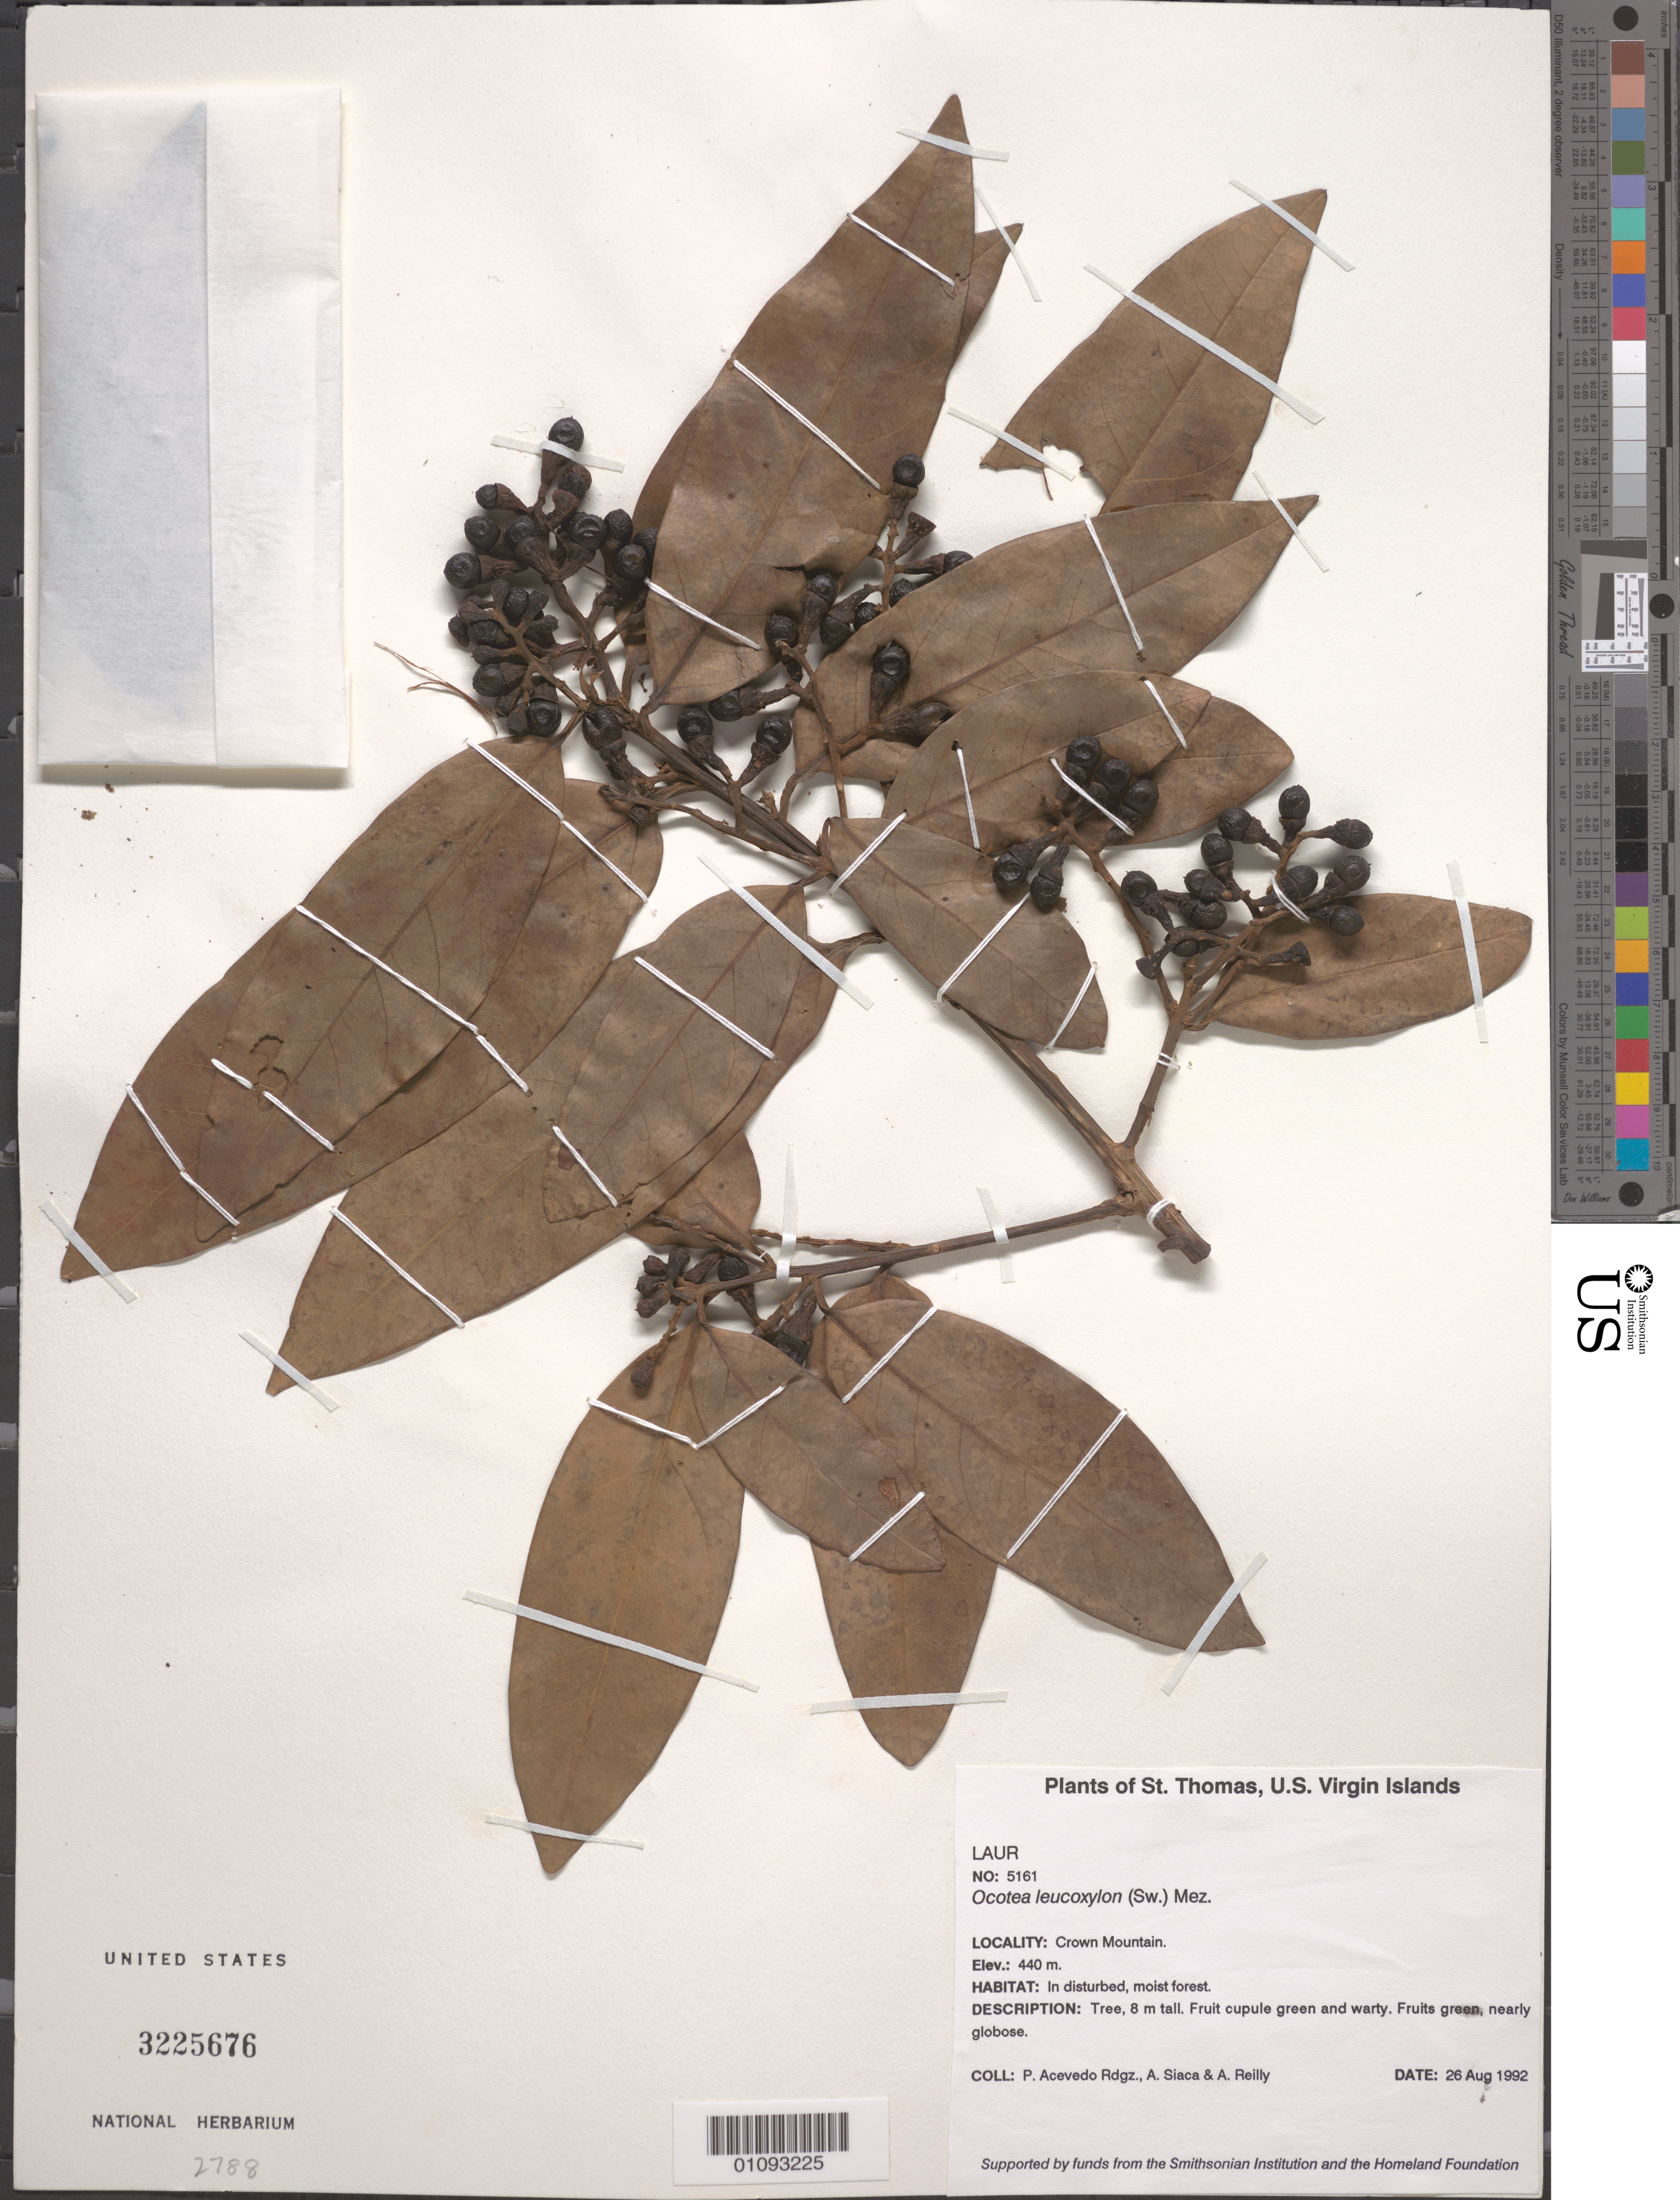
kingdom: Plantae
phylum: Tracheophyta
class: Magnoliopsida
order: Laurales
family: Lauraceae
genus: Ocotea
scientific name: Ocotea leucoxylon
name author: (Sw.) Laness.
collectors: P. Acevedo-Rodr., A. Siaca & A. Reilly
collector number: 5161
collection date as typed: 26 Aug 1992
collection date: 1992-08-26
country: U.S. Virgin Islands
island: St. Thomas I.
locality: Crown Mountain.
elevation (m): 440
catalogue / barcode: US 3225676